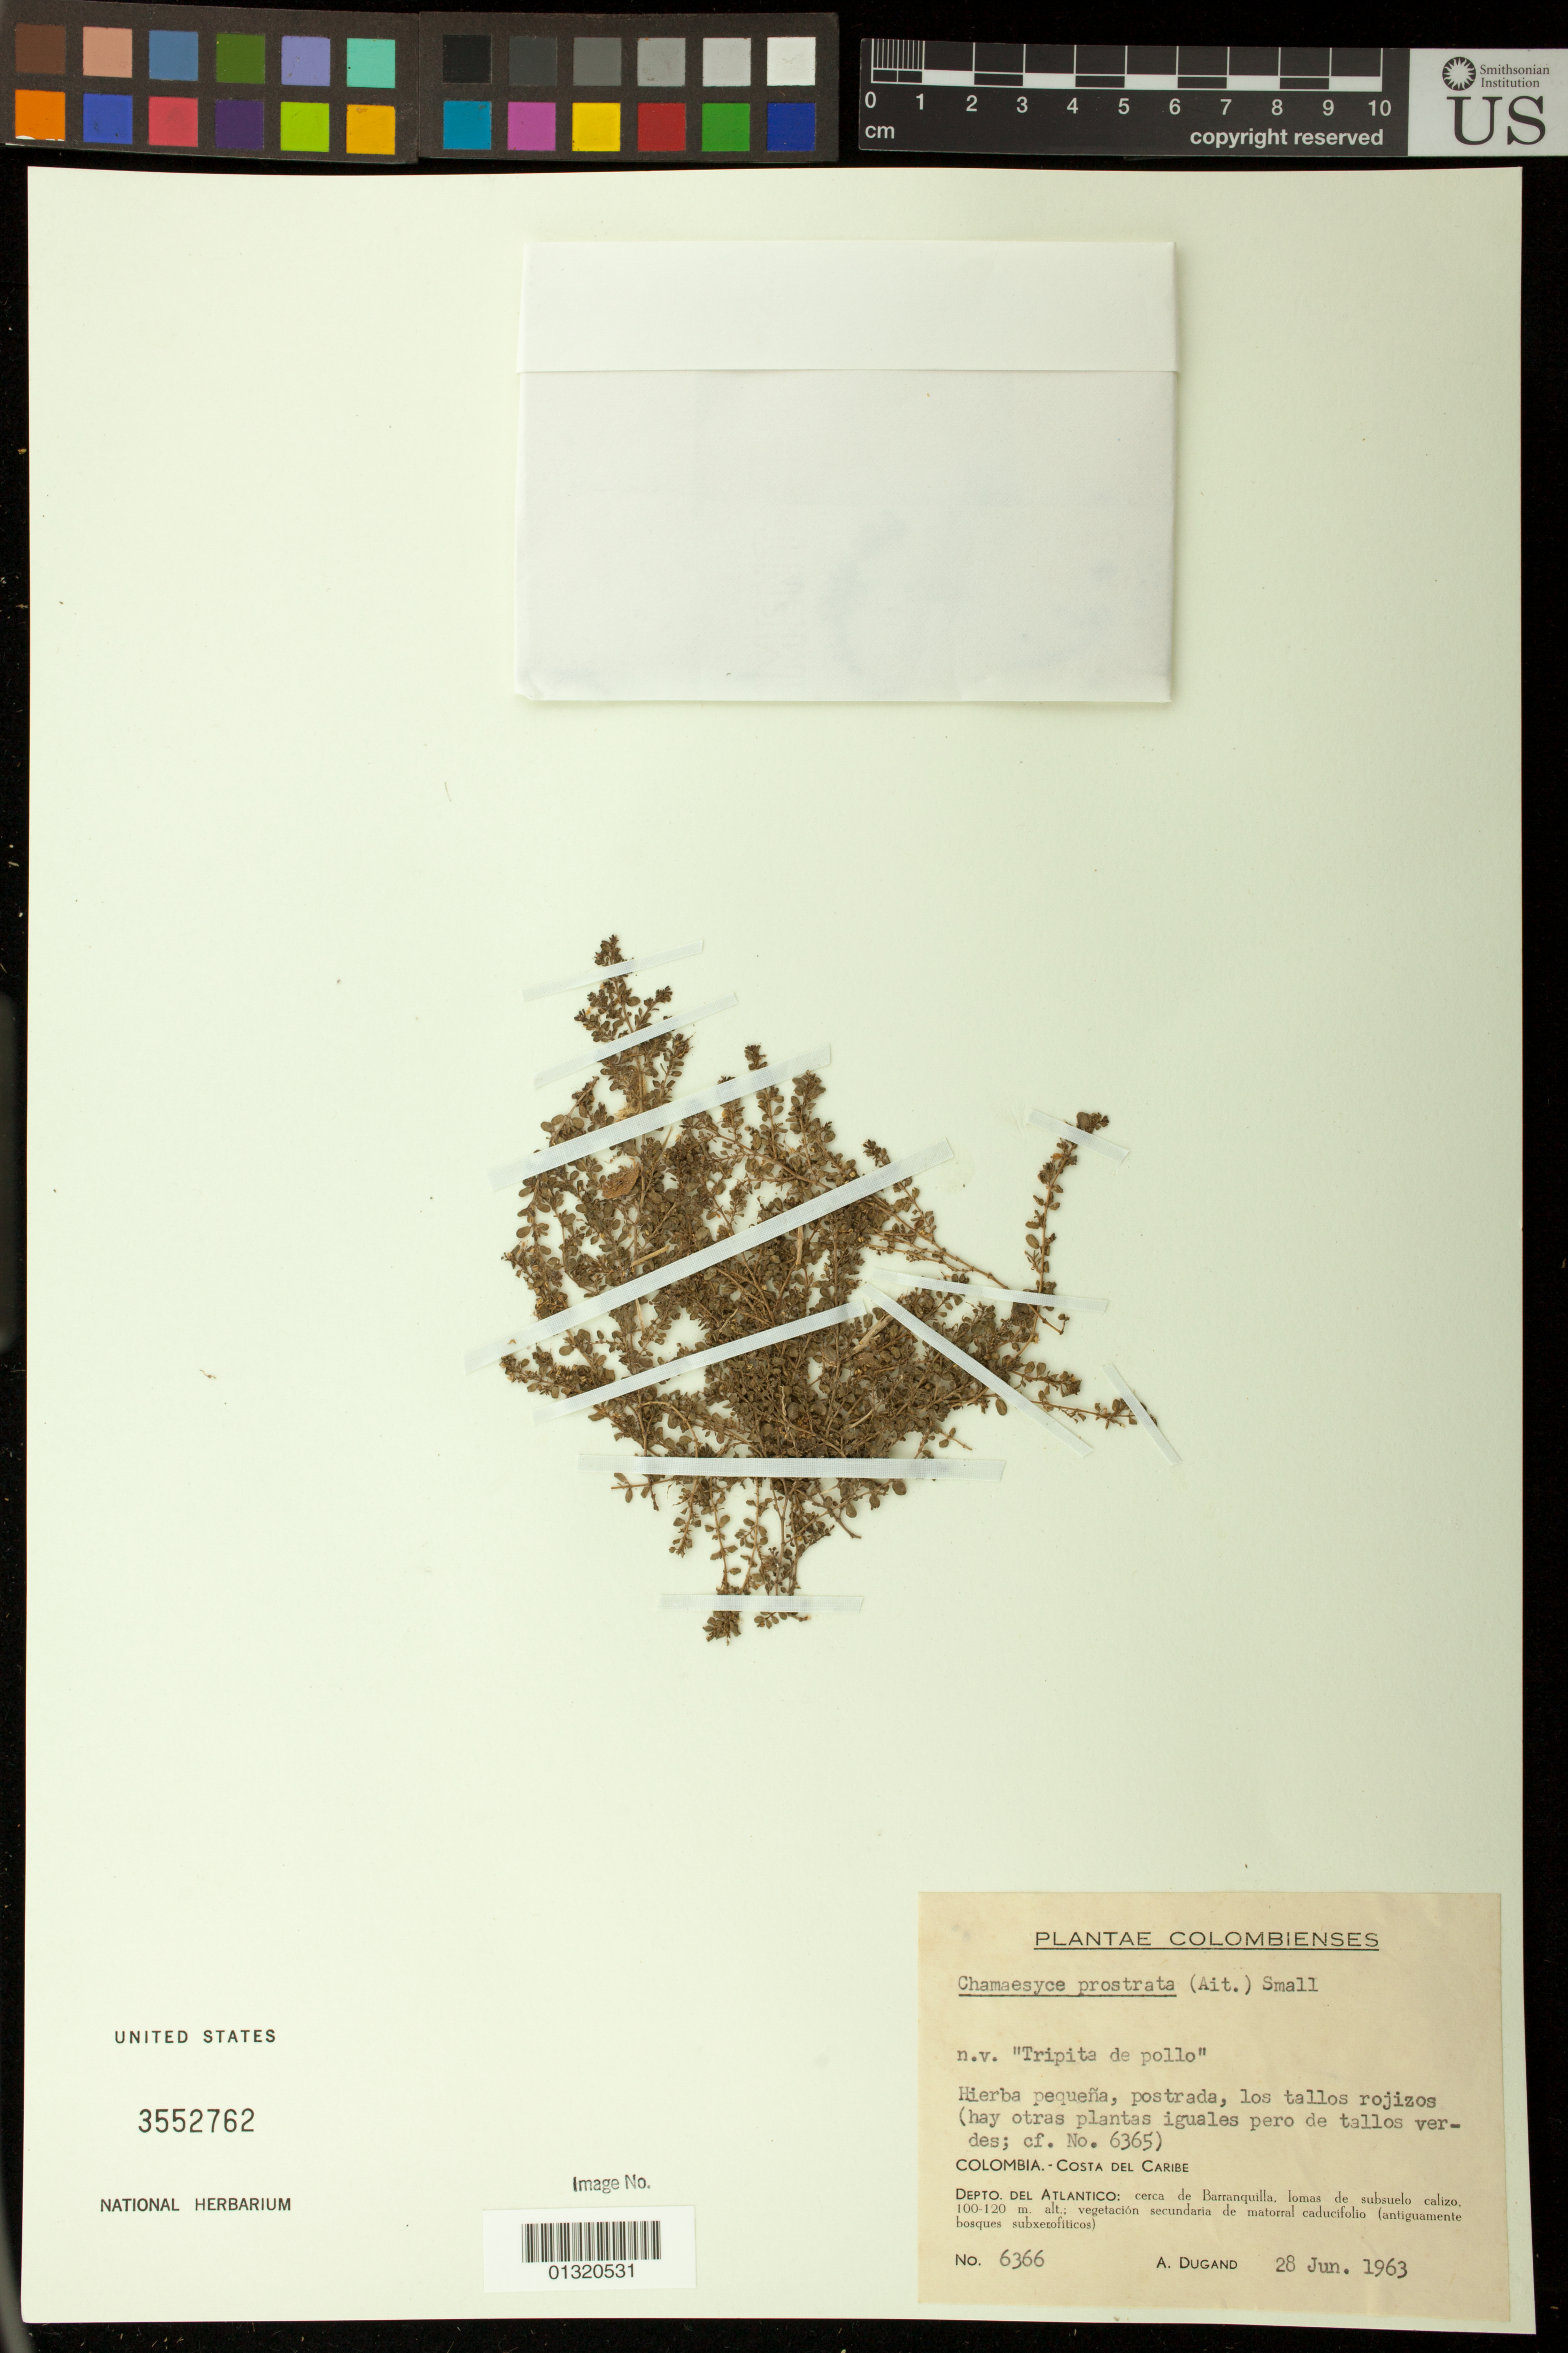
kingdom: Plantae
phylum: Tracheophyta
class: Magnoliopsida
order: Malpighiales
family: Euphorbiaceae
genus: Euphorbia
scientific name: Euphorbia prostrata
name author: Aiton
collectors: A. Dugand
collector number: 6366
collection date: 1963-06-28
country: Colombia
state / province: Atlántico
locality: cerca de Barranquilla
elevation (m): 100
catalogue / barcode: US 3552762